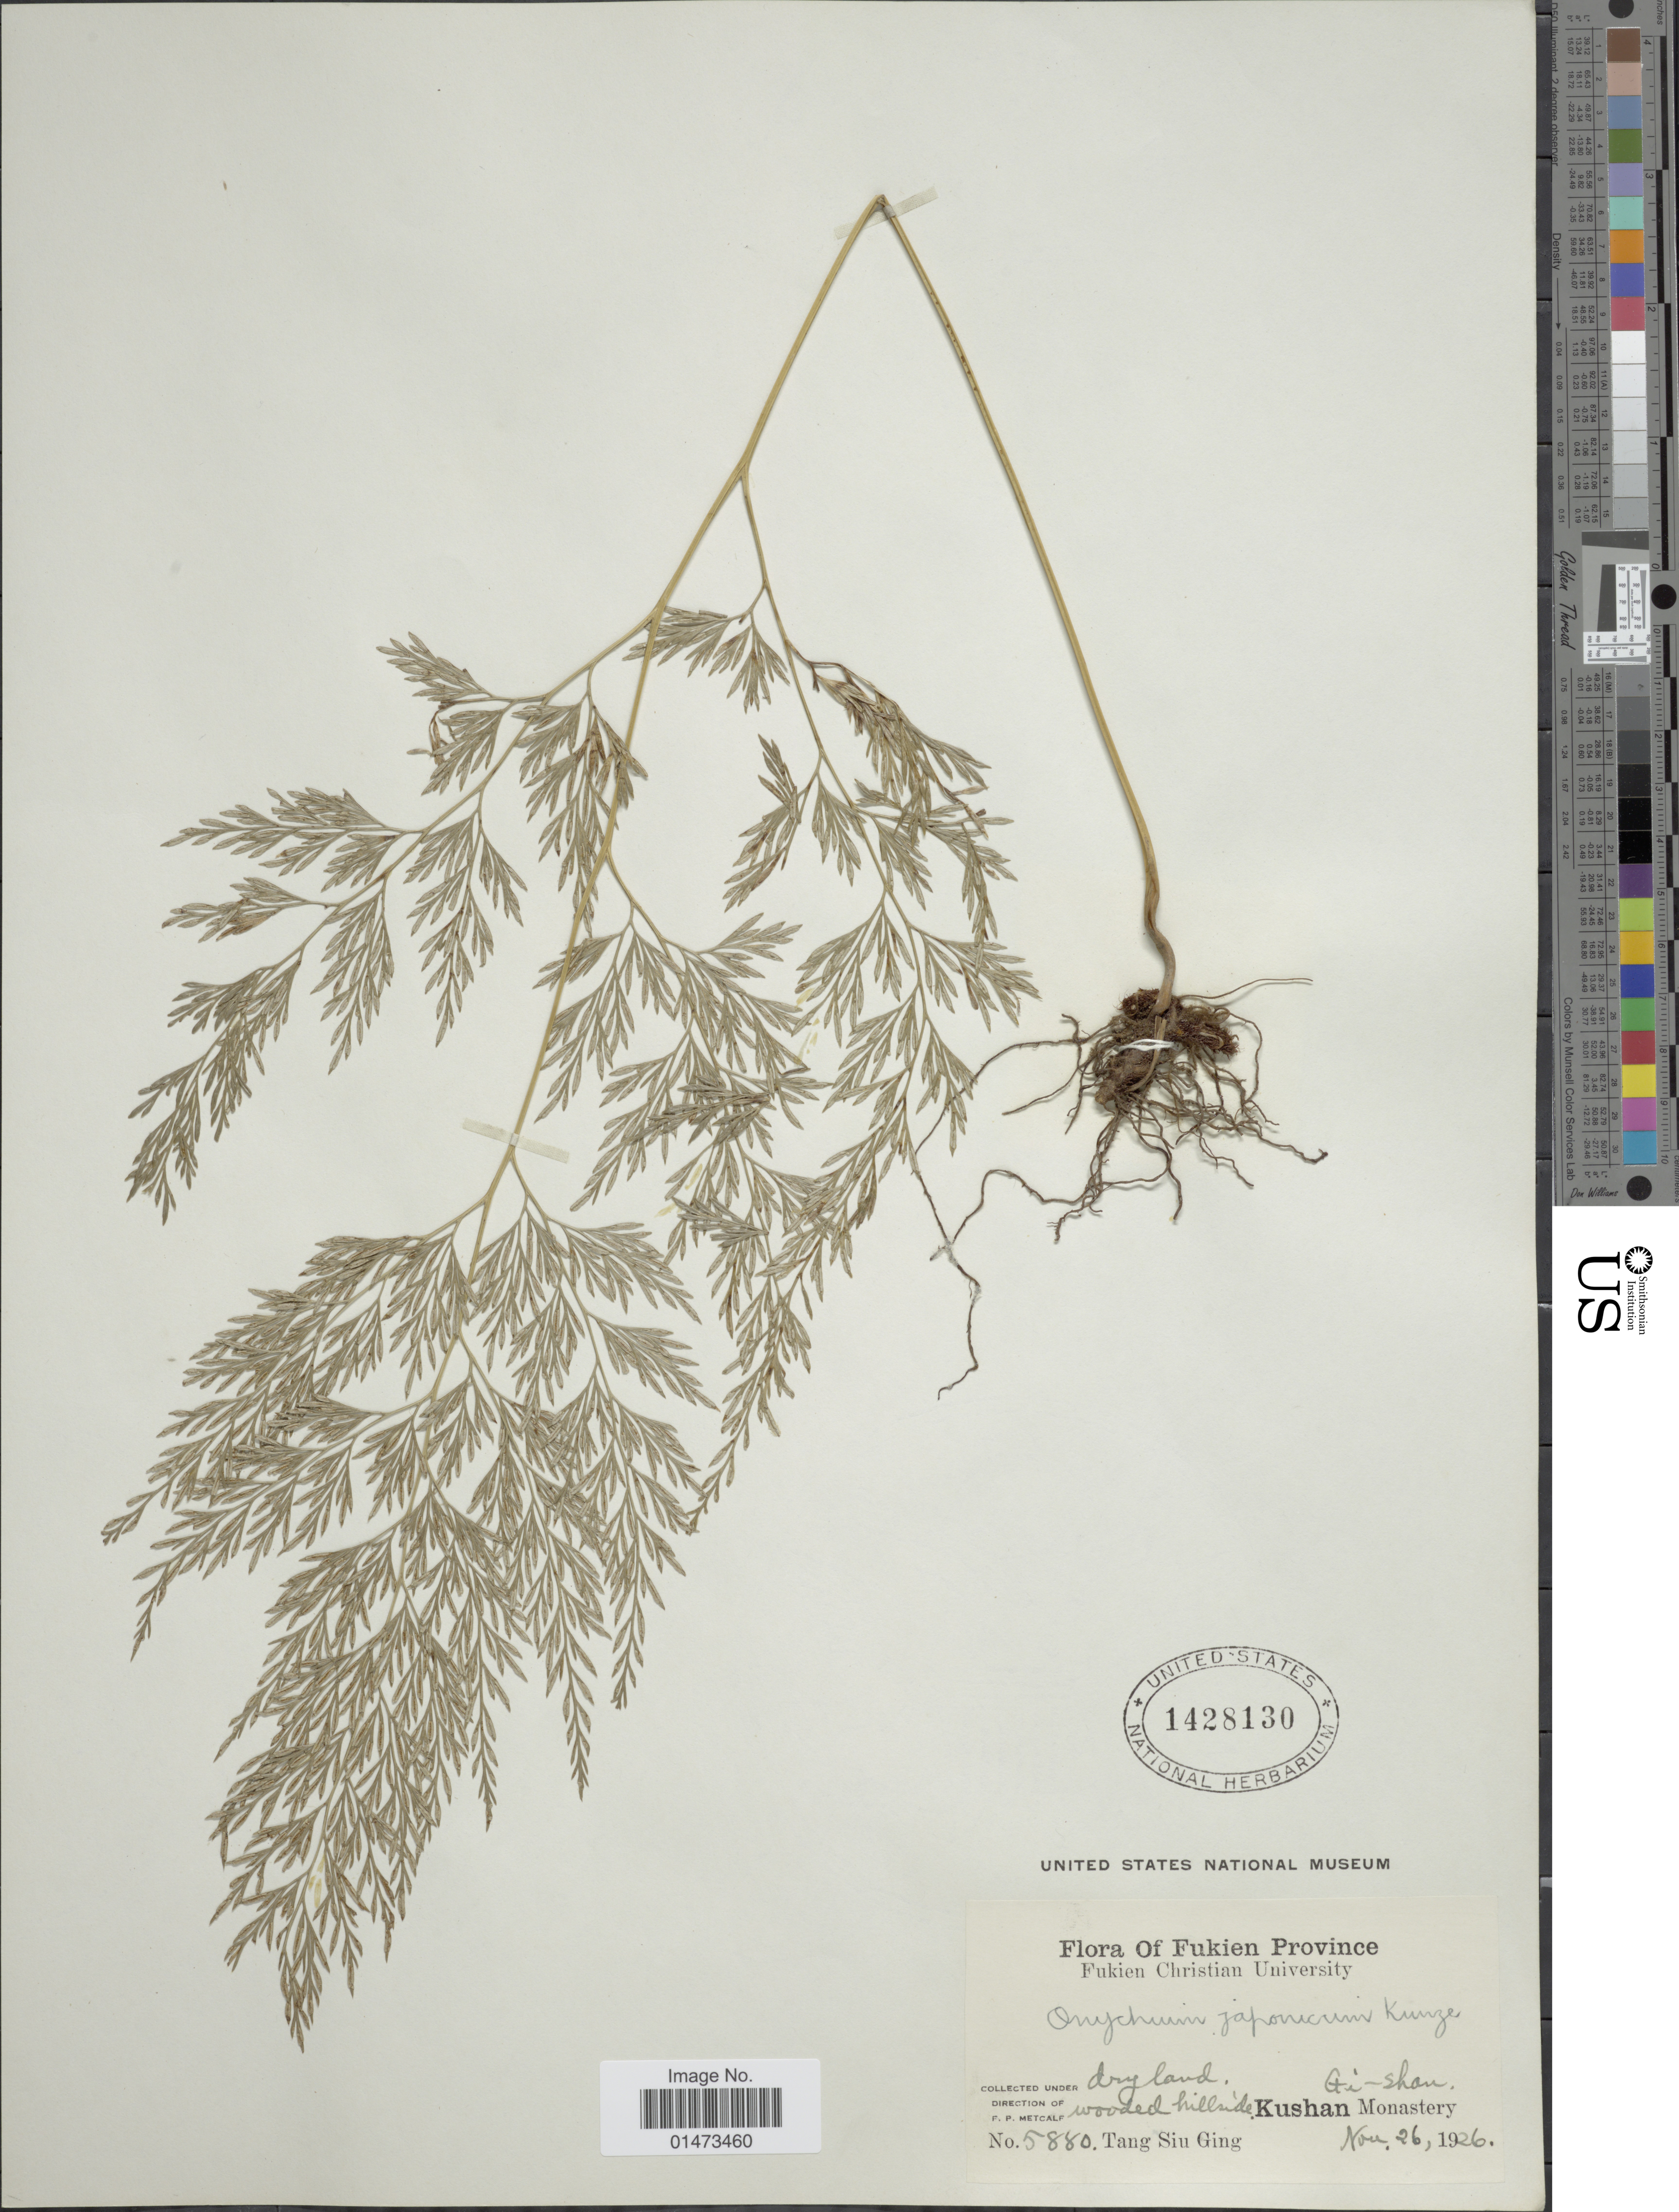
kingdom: Plantae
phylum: Tracheophyta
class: Polypodiopsida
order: Polypodiales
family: Pteridaceae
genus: Onychium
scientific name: Onychium japonicum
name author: (Thunb.) Kunze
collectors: F. Metcalf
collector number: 5880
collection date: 1926-11-26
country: China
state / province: Fujian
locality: Fukien province, Ai-shan, Kushan Monastery, wooded hillside.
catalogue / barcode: US 1428130